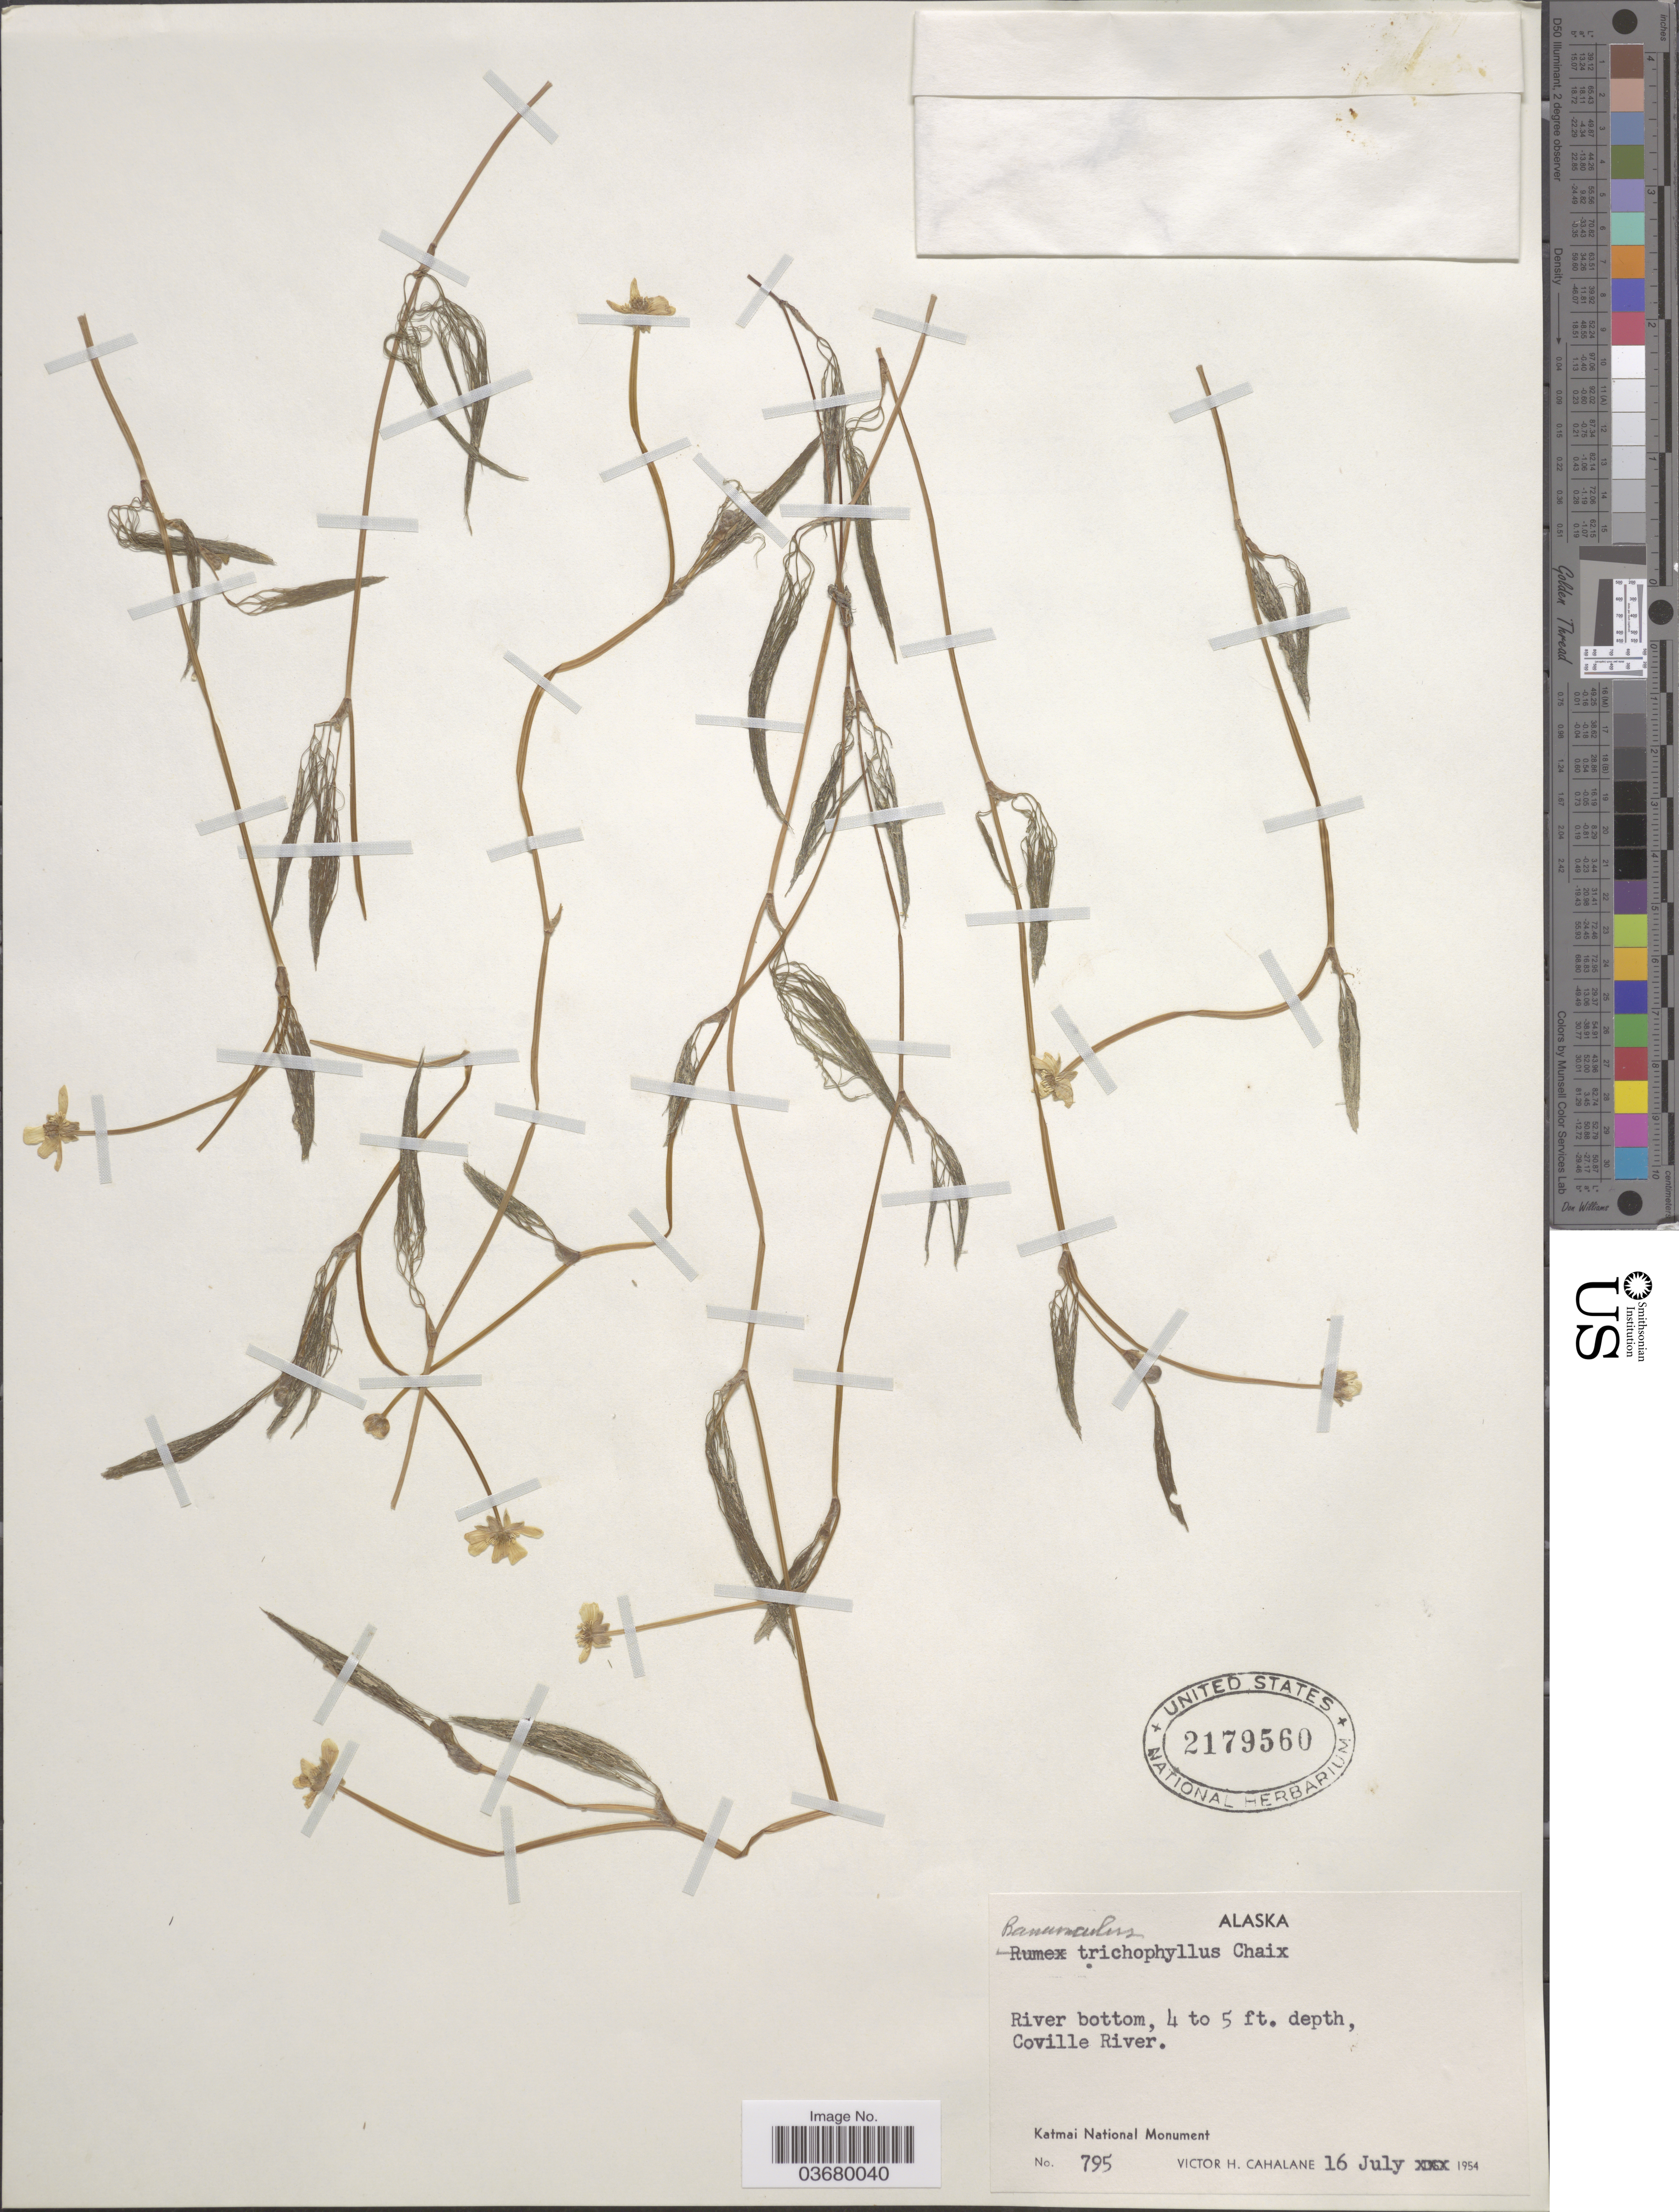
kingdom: Plantae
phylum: Tracheophyta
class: Magnoliopsida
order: Ranunculales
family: Ranunculaceae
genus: Ranunculus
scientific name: Ranunculus trichophyllus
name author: Chaix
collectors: V. Cahalane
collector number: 795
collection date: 1954-07-16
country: United States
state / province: Alaska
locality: River bottom. Coville River. Katmai National Monument.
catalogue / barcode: US 2179560